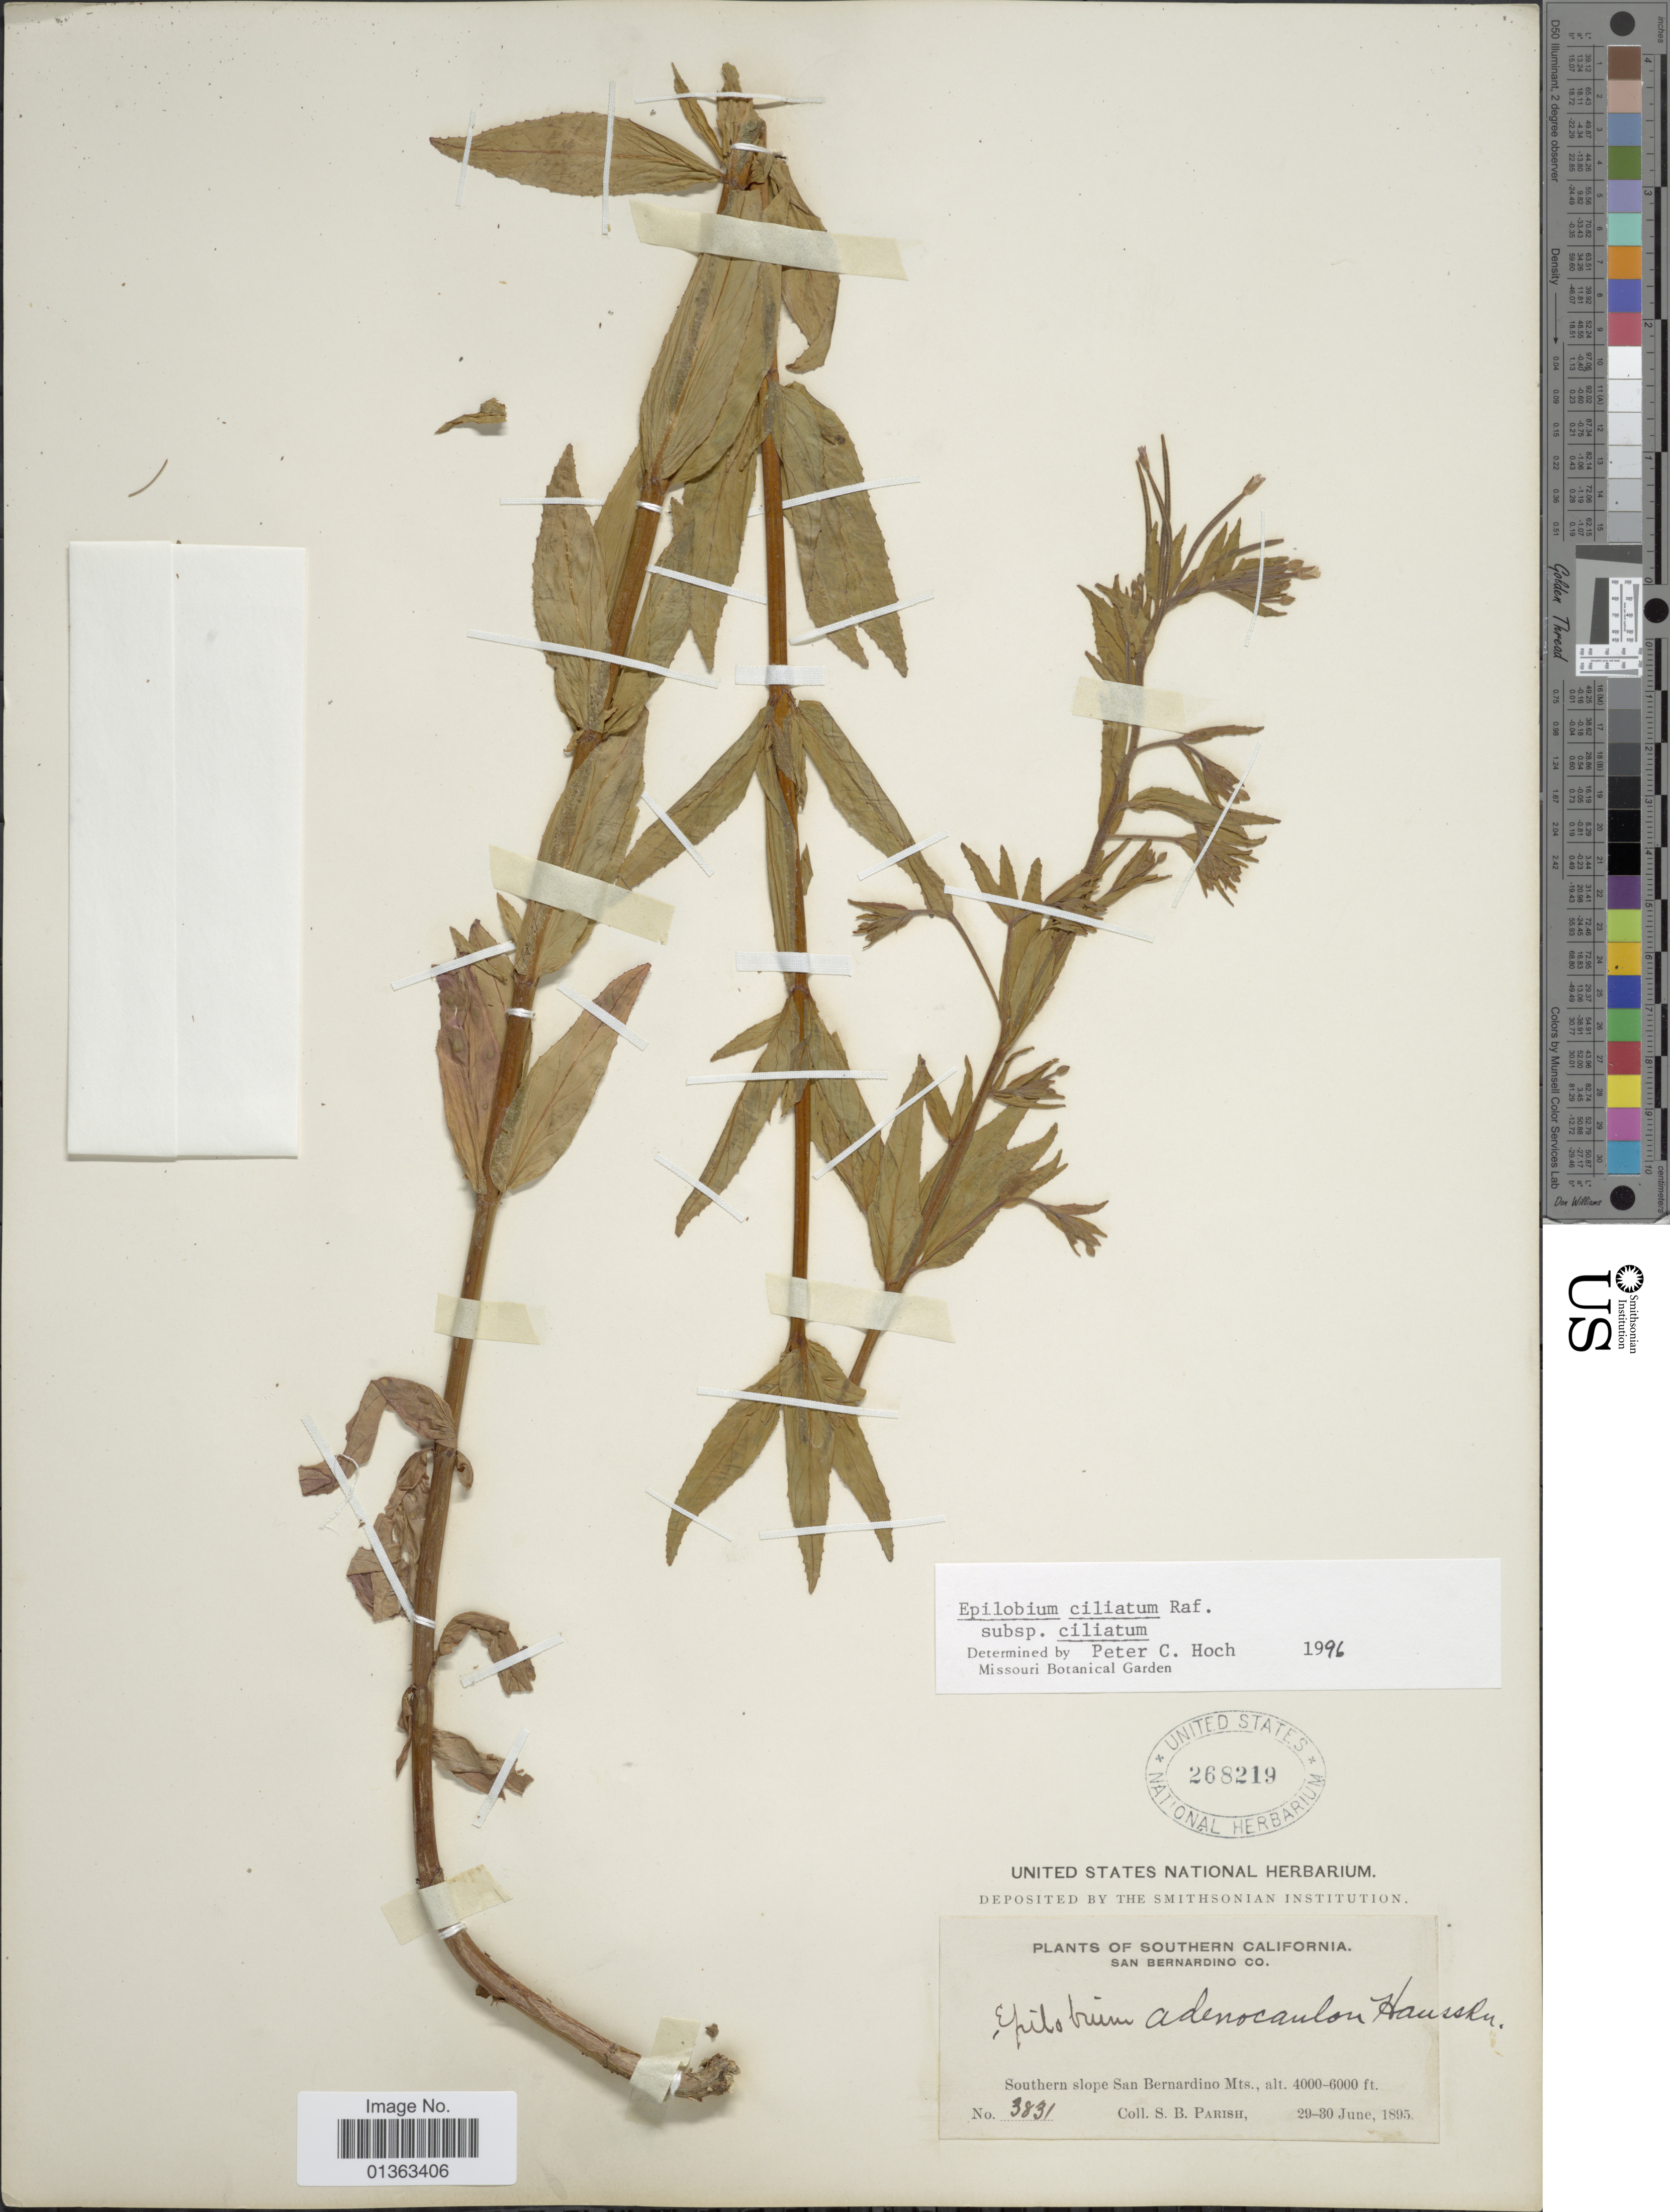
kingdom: Plantae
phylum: Tracheophyta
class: Magnoliopsida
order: Myrtales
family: Onagraceae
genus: Epilobium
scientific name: Epilobium ciliatum subsp. ciliatum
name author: Raf.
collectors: S. B. Parish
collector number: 3831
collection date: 1895-06-29/1895-06-30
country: United States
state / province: California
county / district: San Bernardino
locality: Southern California. San Bernardino Co.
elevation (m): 1219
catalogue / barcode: US 268219